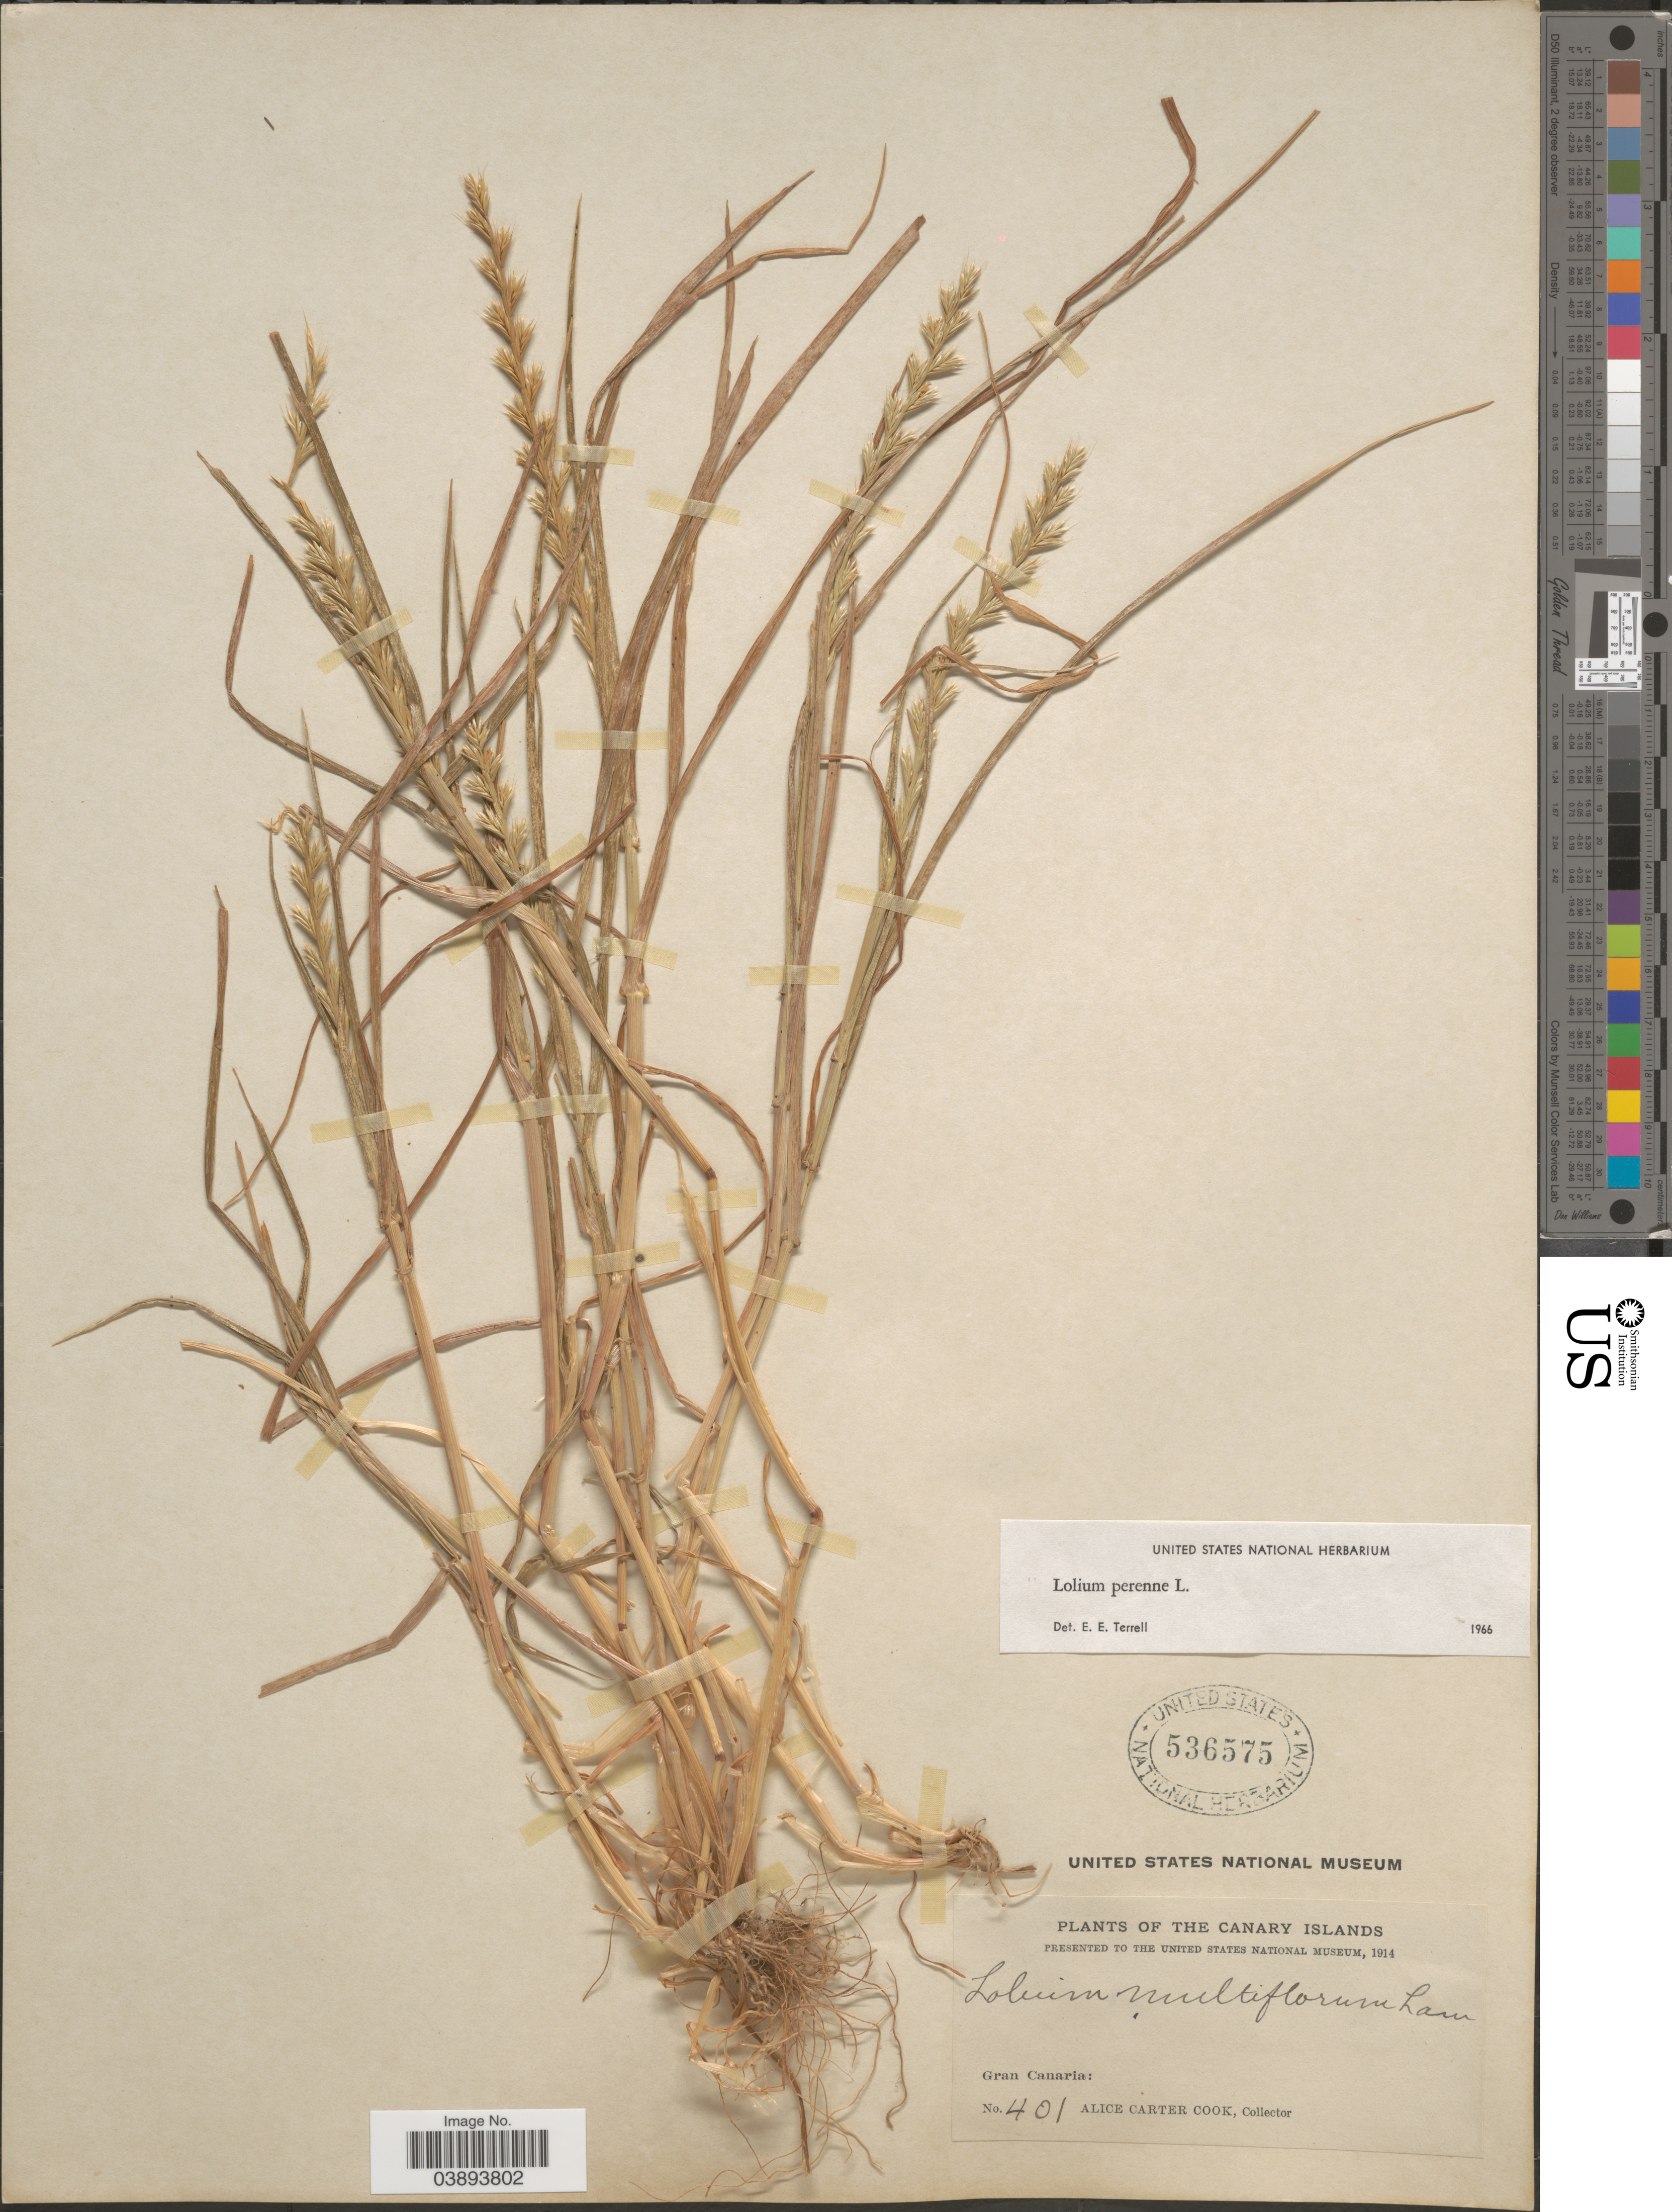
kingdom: Plantae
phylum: Tracheophyta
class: Liliopsida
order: Poales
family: Poaceae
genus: Lolium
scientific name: Lolium perenne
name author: L.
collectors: Alice C. Cook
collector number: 401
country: Spain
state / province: Canarias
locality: The Canary Islands. Gran Canaria.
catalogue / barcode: US 536575